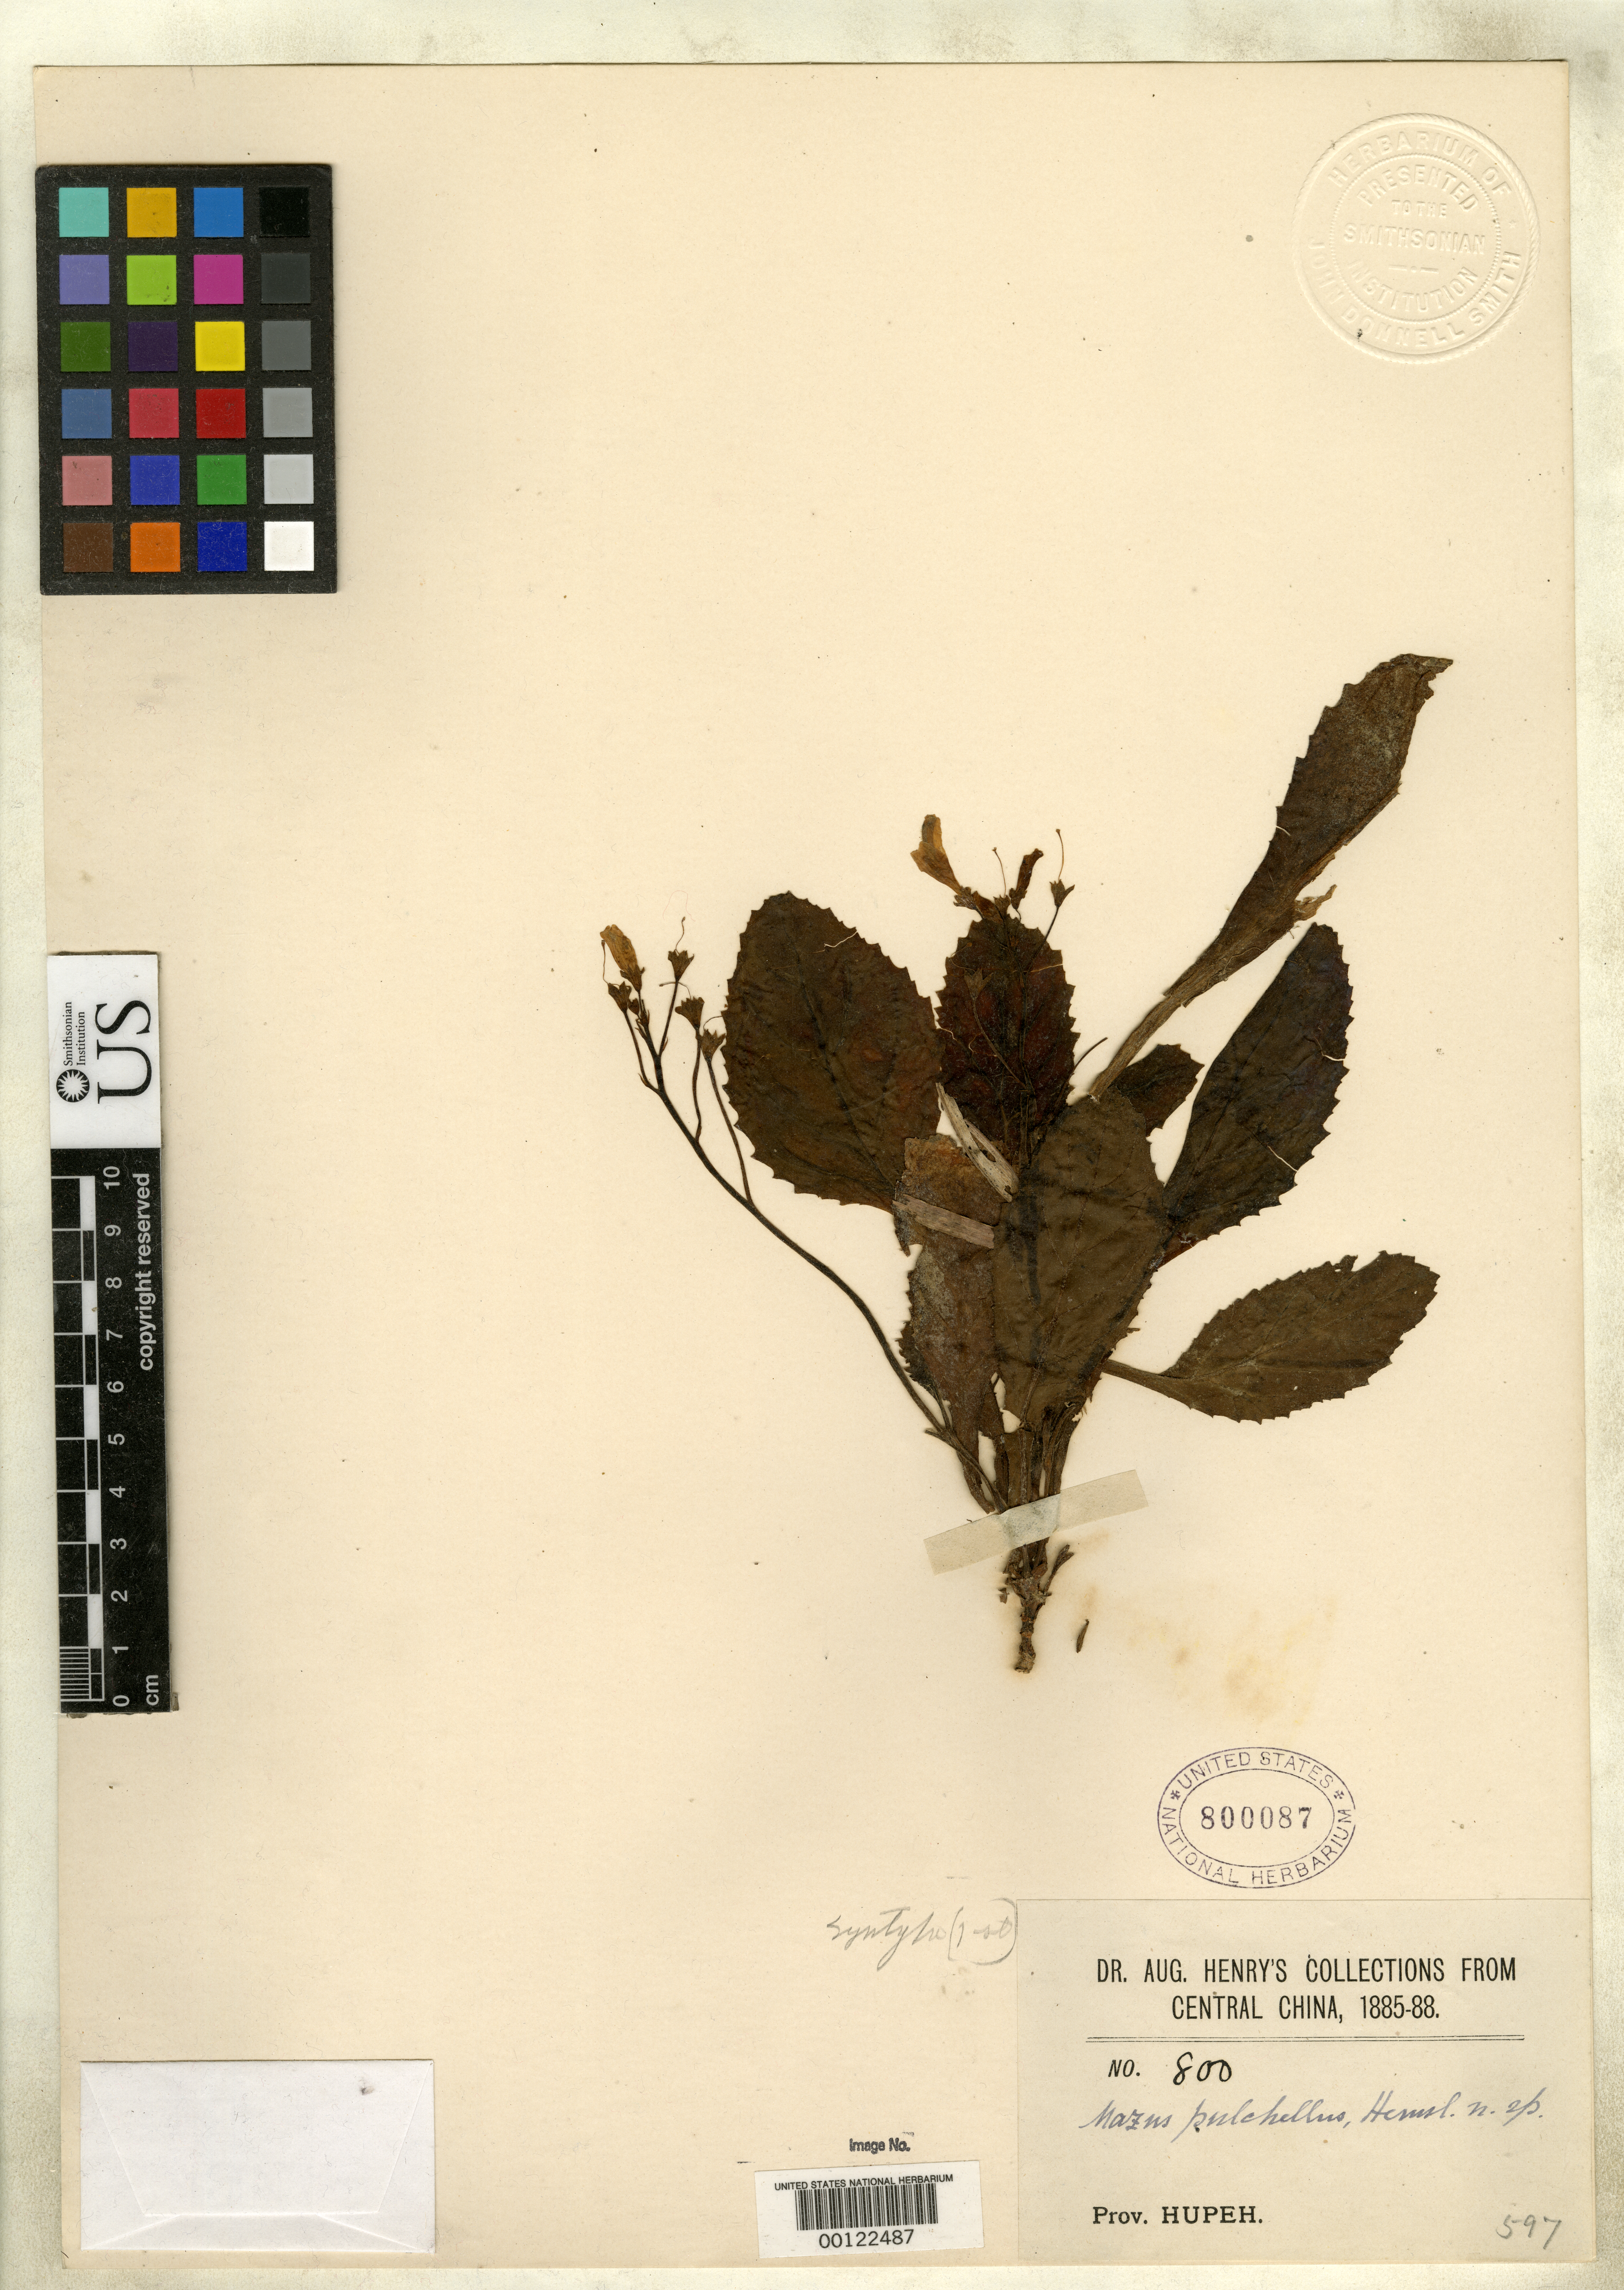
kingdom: Plantae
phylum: Tracheophyta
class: Magnoliopsida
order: Lamiales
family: Mazaceae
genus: Mazus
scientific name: Mazus pulchellus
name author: Hemsl.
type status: Syntype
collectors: A. Henry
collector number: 800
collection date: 1885/1888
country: China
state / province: Hubei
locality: Central China. Prov. Hupeh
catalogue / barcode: US 800087